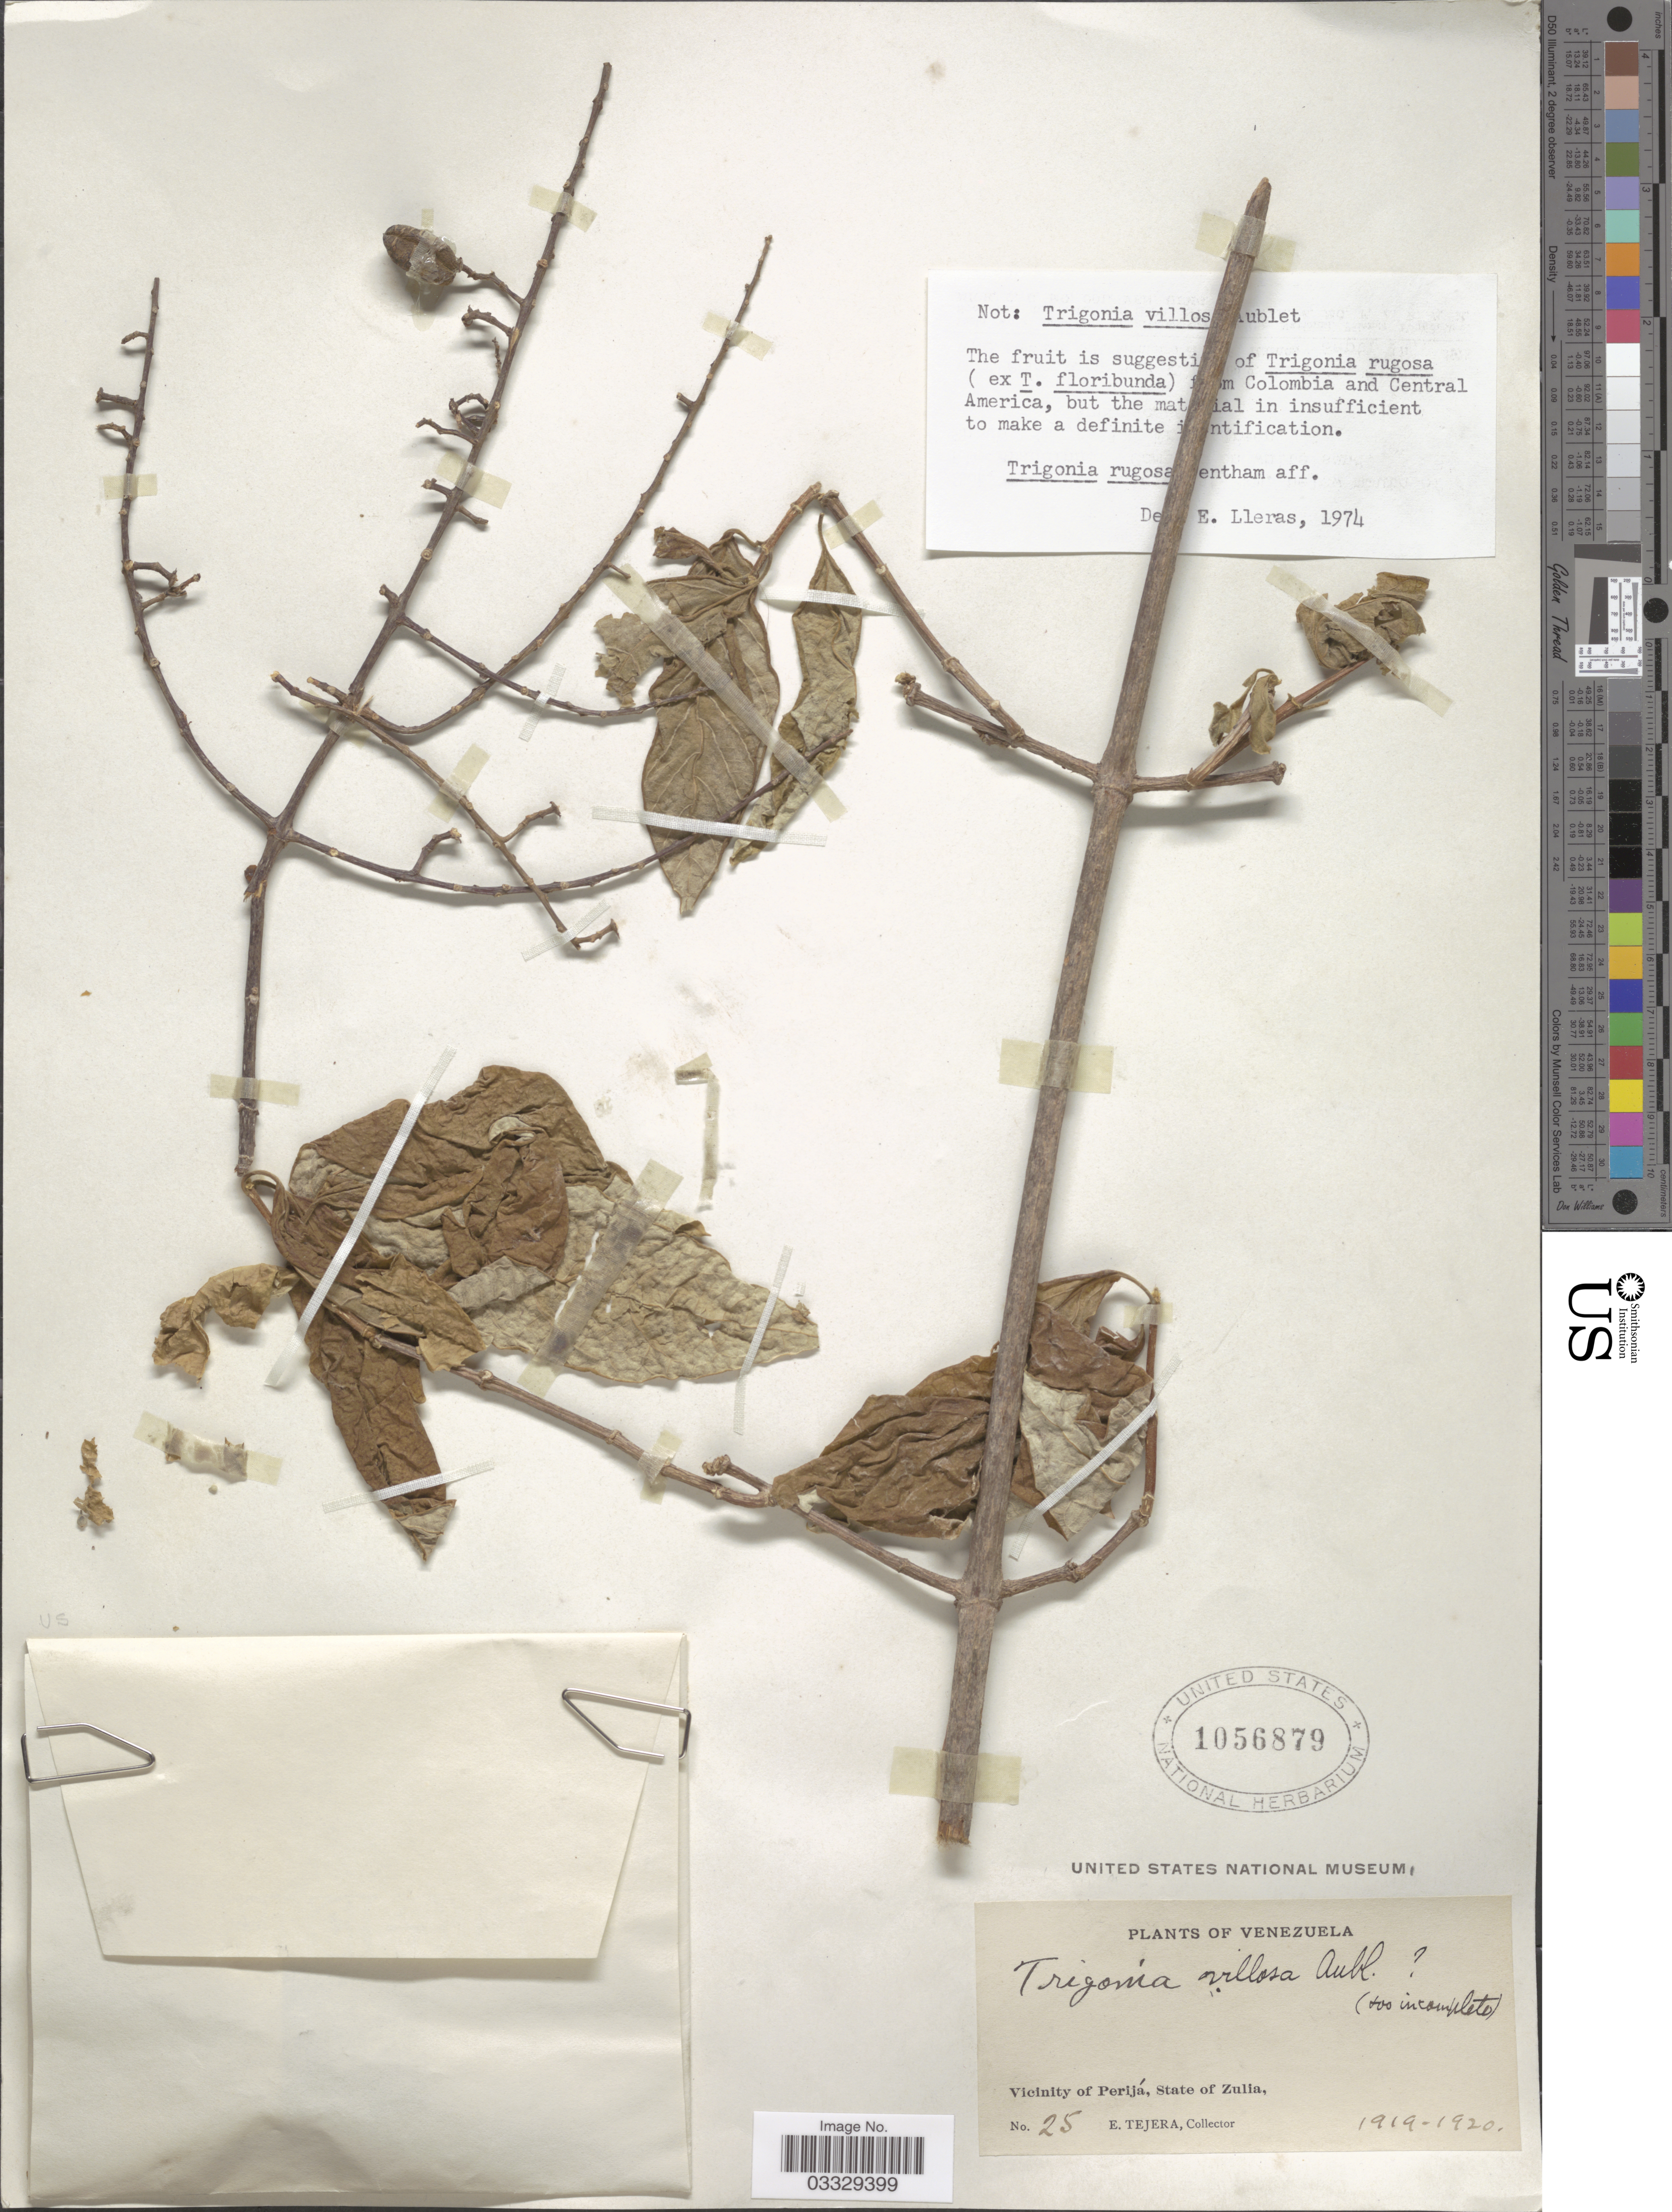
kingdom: Plantae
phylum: Tracheophyta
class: Magnoliopsida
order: Malpighiales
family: Trigoniaceae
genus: Trigonia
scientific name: Trigonia rugosa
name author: Benth.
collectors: E. Tejera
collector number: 25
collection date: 1919/1920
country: Venezuela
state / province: Zulia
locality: Vicinity of Perijá.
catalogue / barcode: US 1056879